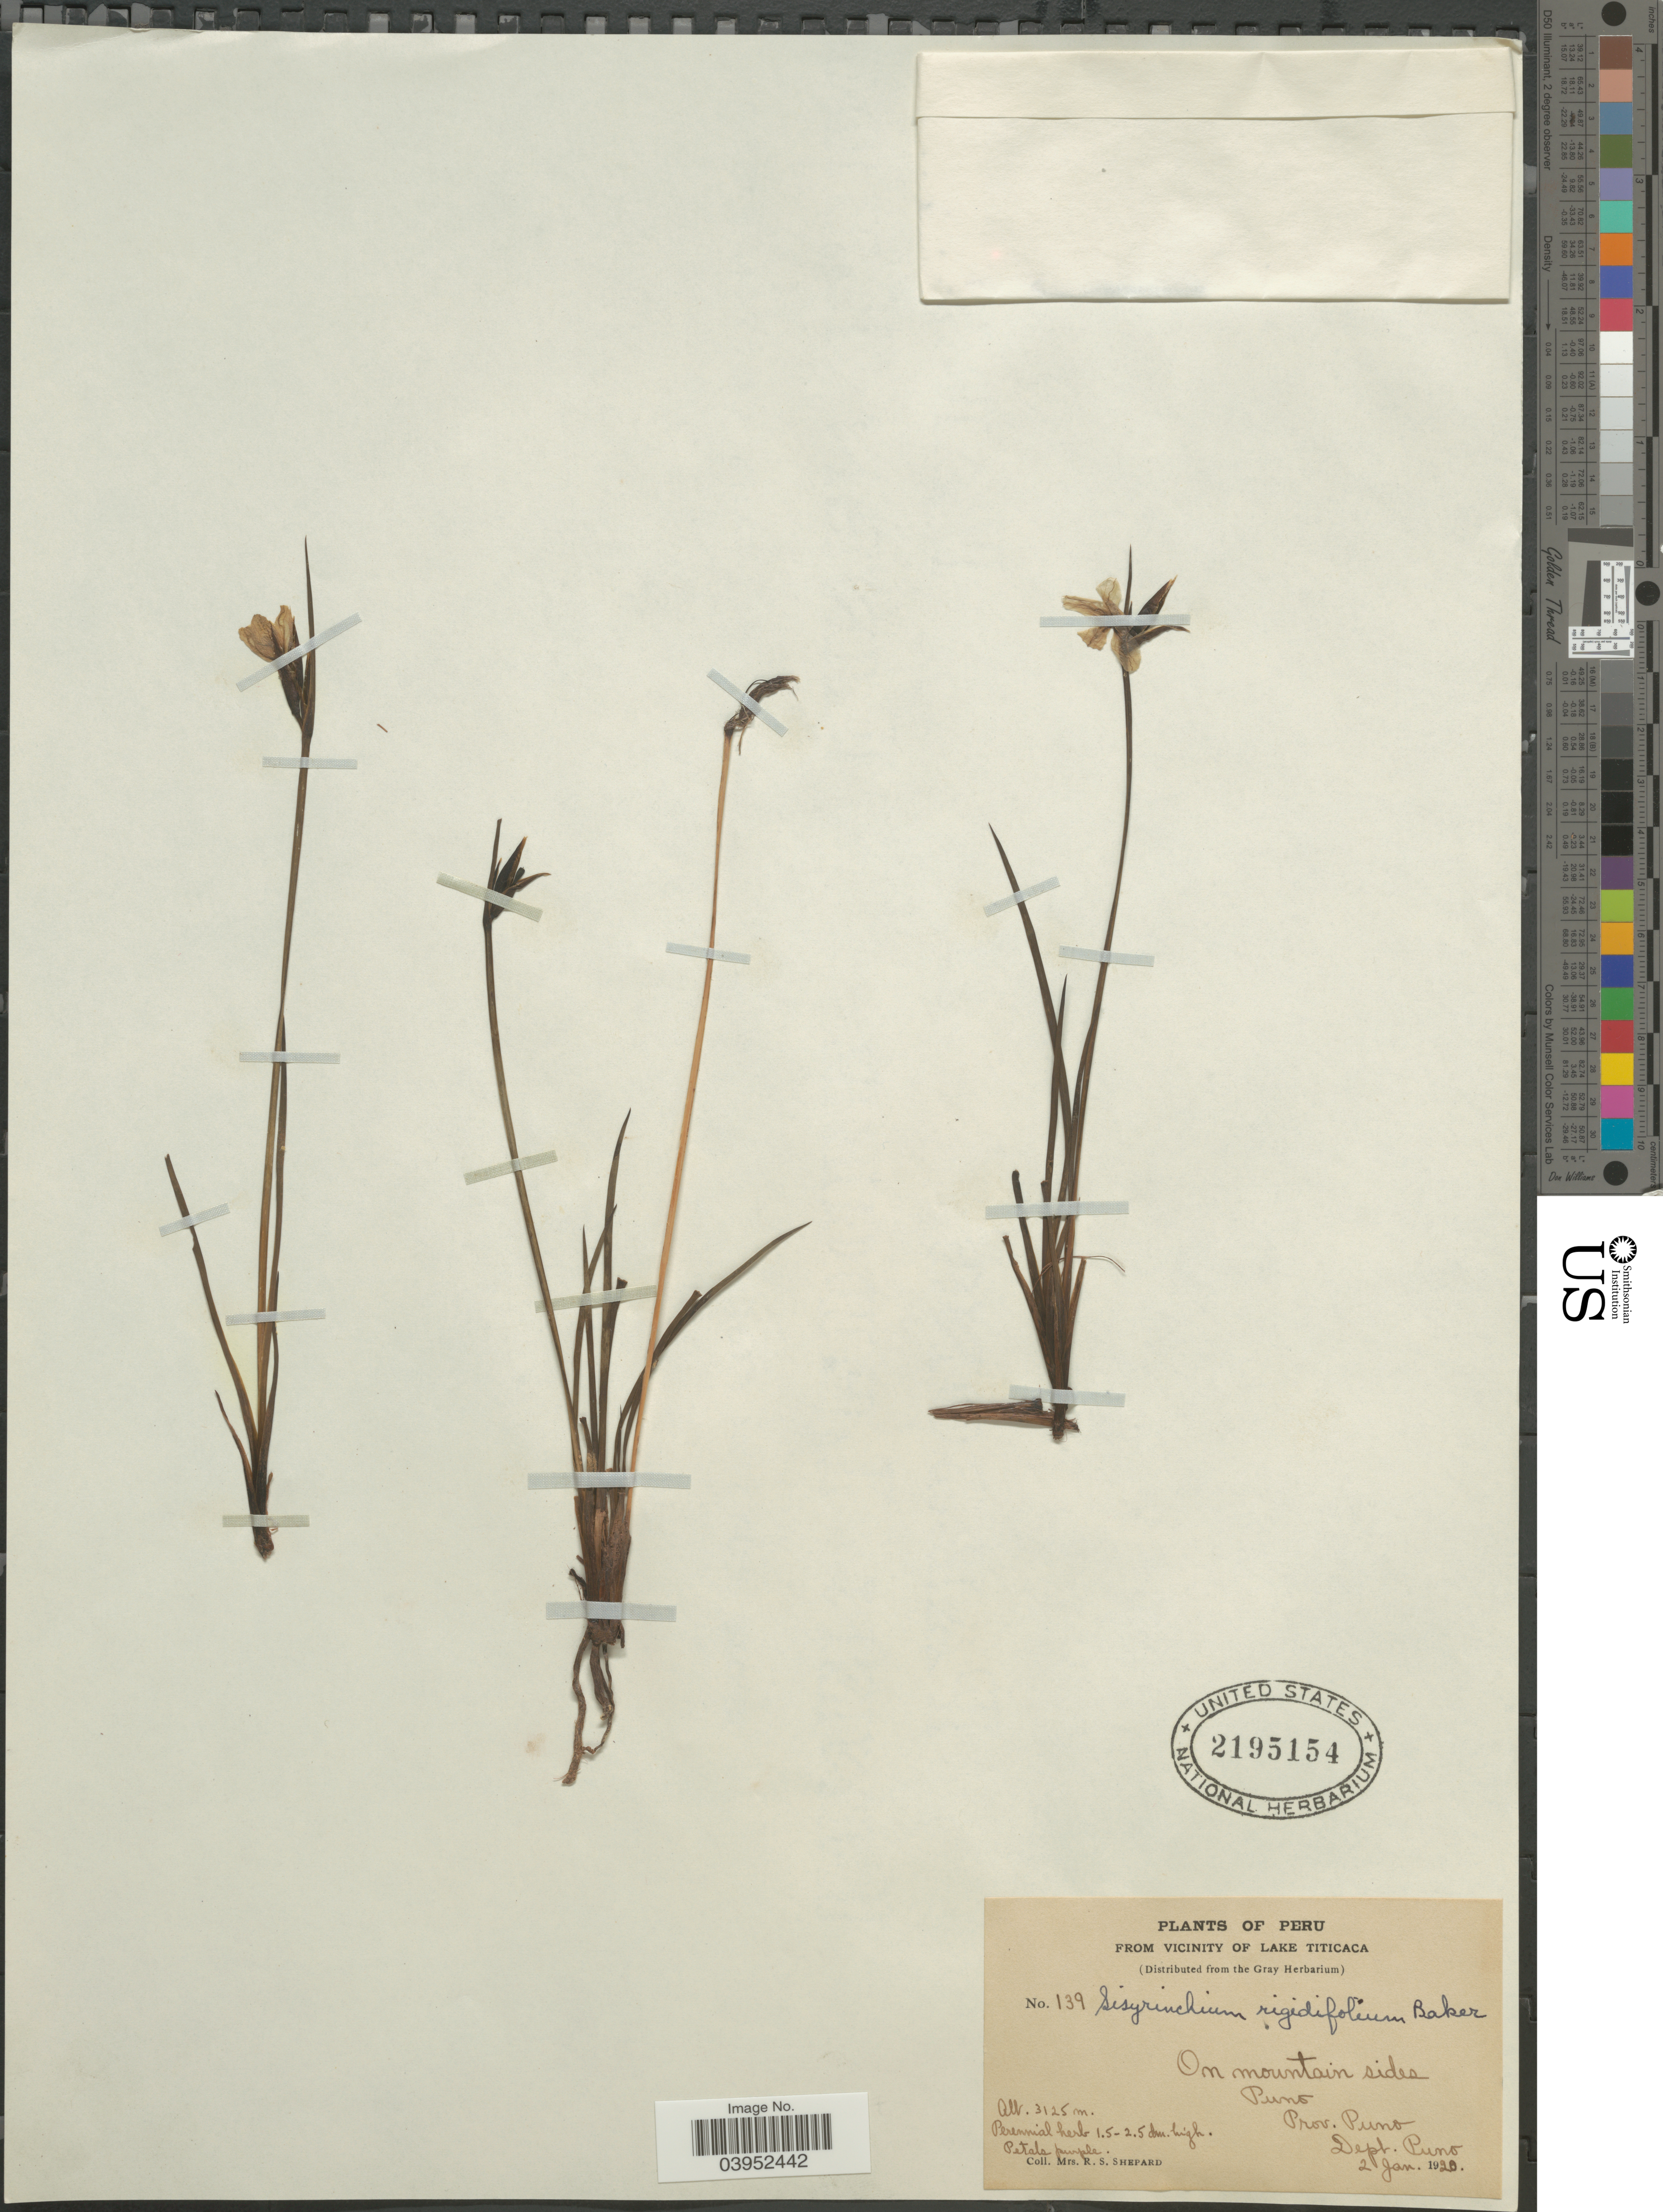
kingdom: Plantae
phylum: Tracheophyta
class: Liliopsida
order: Asparagales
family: Iridaceae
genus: Sisyrinchium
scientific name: Sisyrinchium rigidifolium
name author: Baker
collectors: R. Shepard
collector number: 139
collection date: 1920-01-02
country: Peru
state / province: Puno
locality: From Vicinity of Lake Titicaca. On mountain sides Puno. Dept. Puno.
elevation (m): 3125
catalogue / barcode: US 2195154